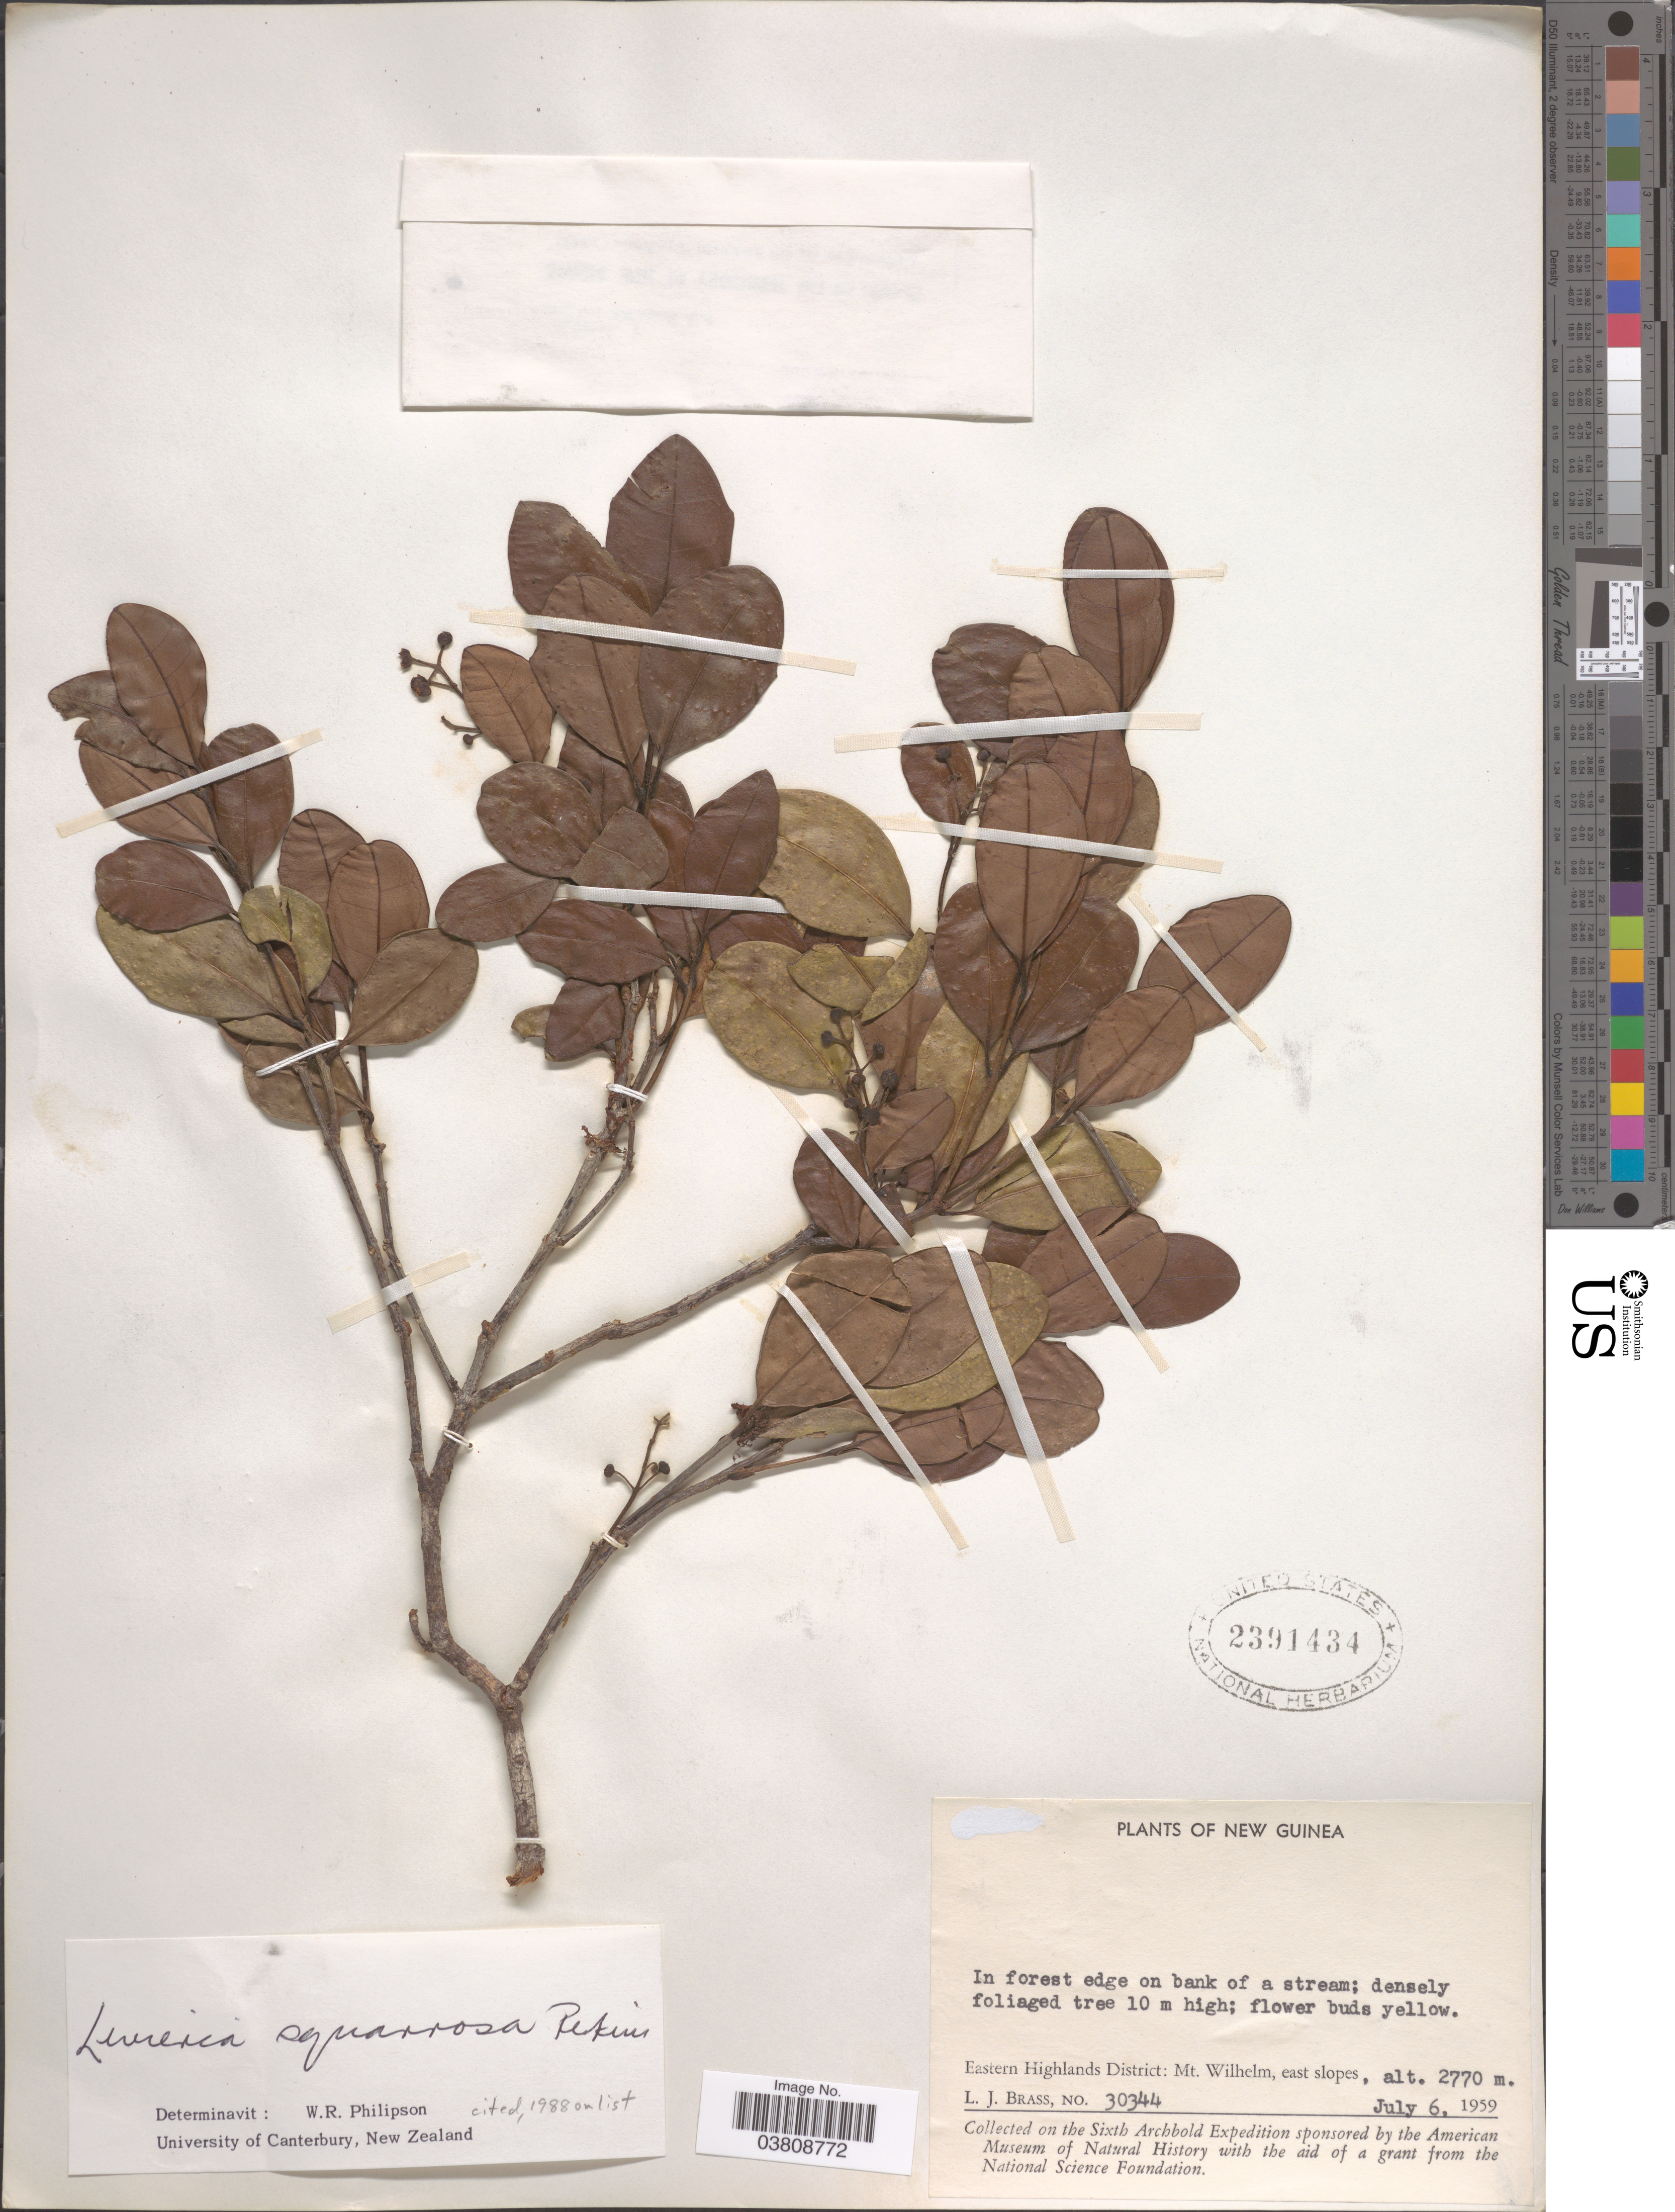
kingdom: Plantae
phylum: Tracheophyta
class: Magnoliopsida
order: Laurales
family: Monimiaceae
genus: Levieria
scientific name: Levieria squarrosa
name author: Perkins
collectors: L. J. Brass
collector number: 30344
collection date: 1959-07-06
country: Papua New Guinea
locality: Eastern Highlands District: Mt. Wilhelm, east slopes. New Guinea.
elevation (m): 2770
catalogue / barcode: US 2391434